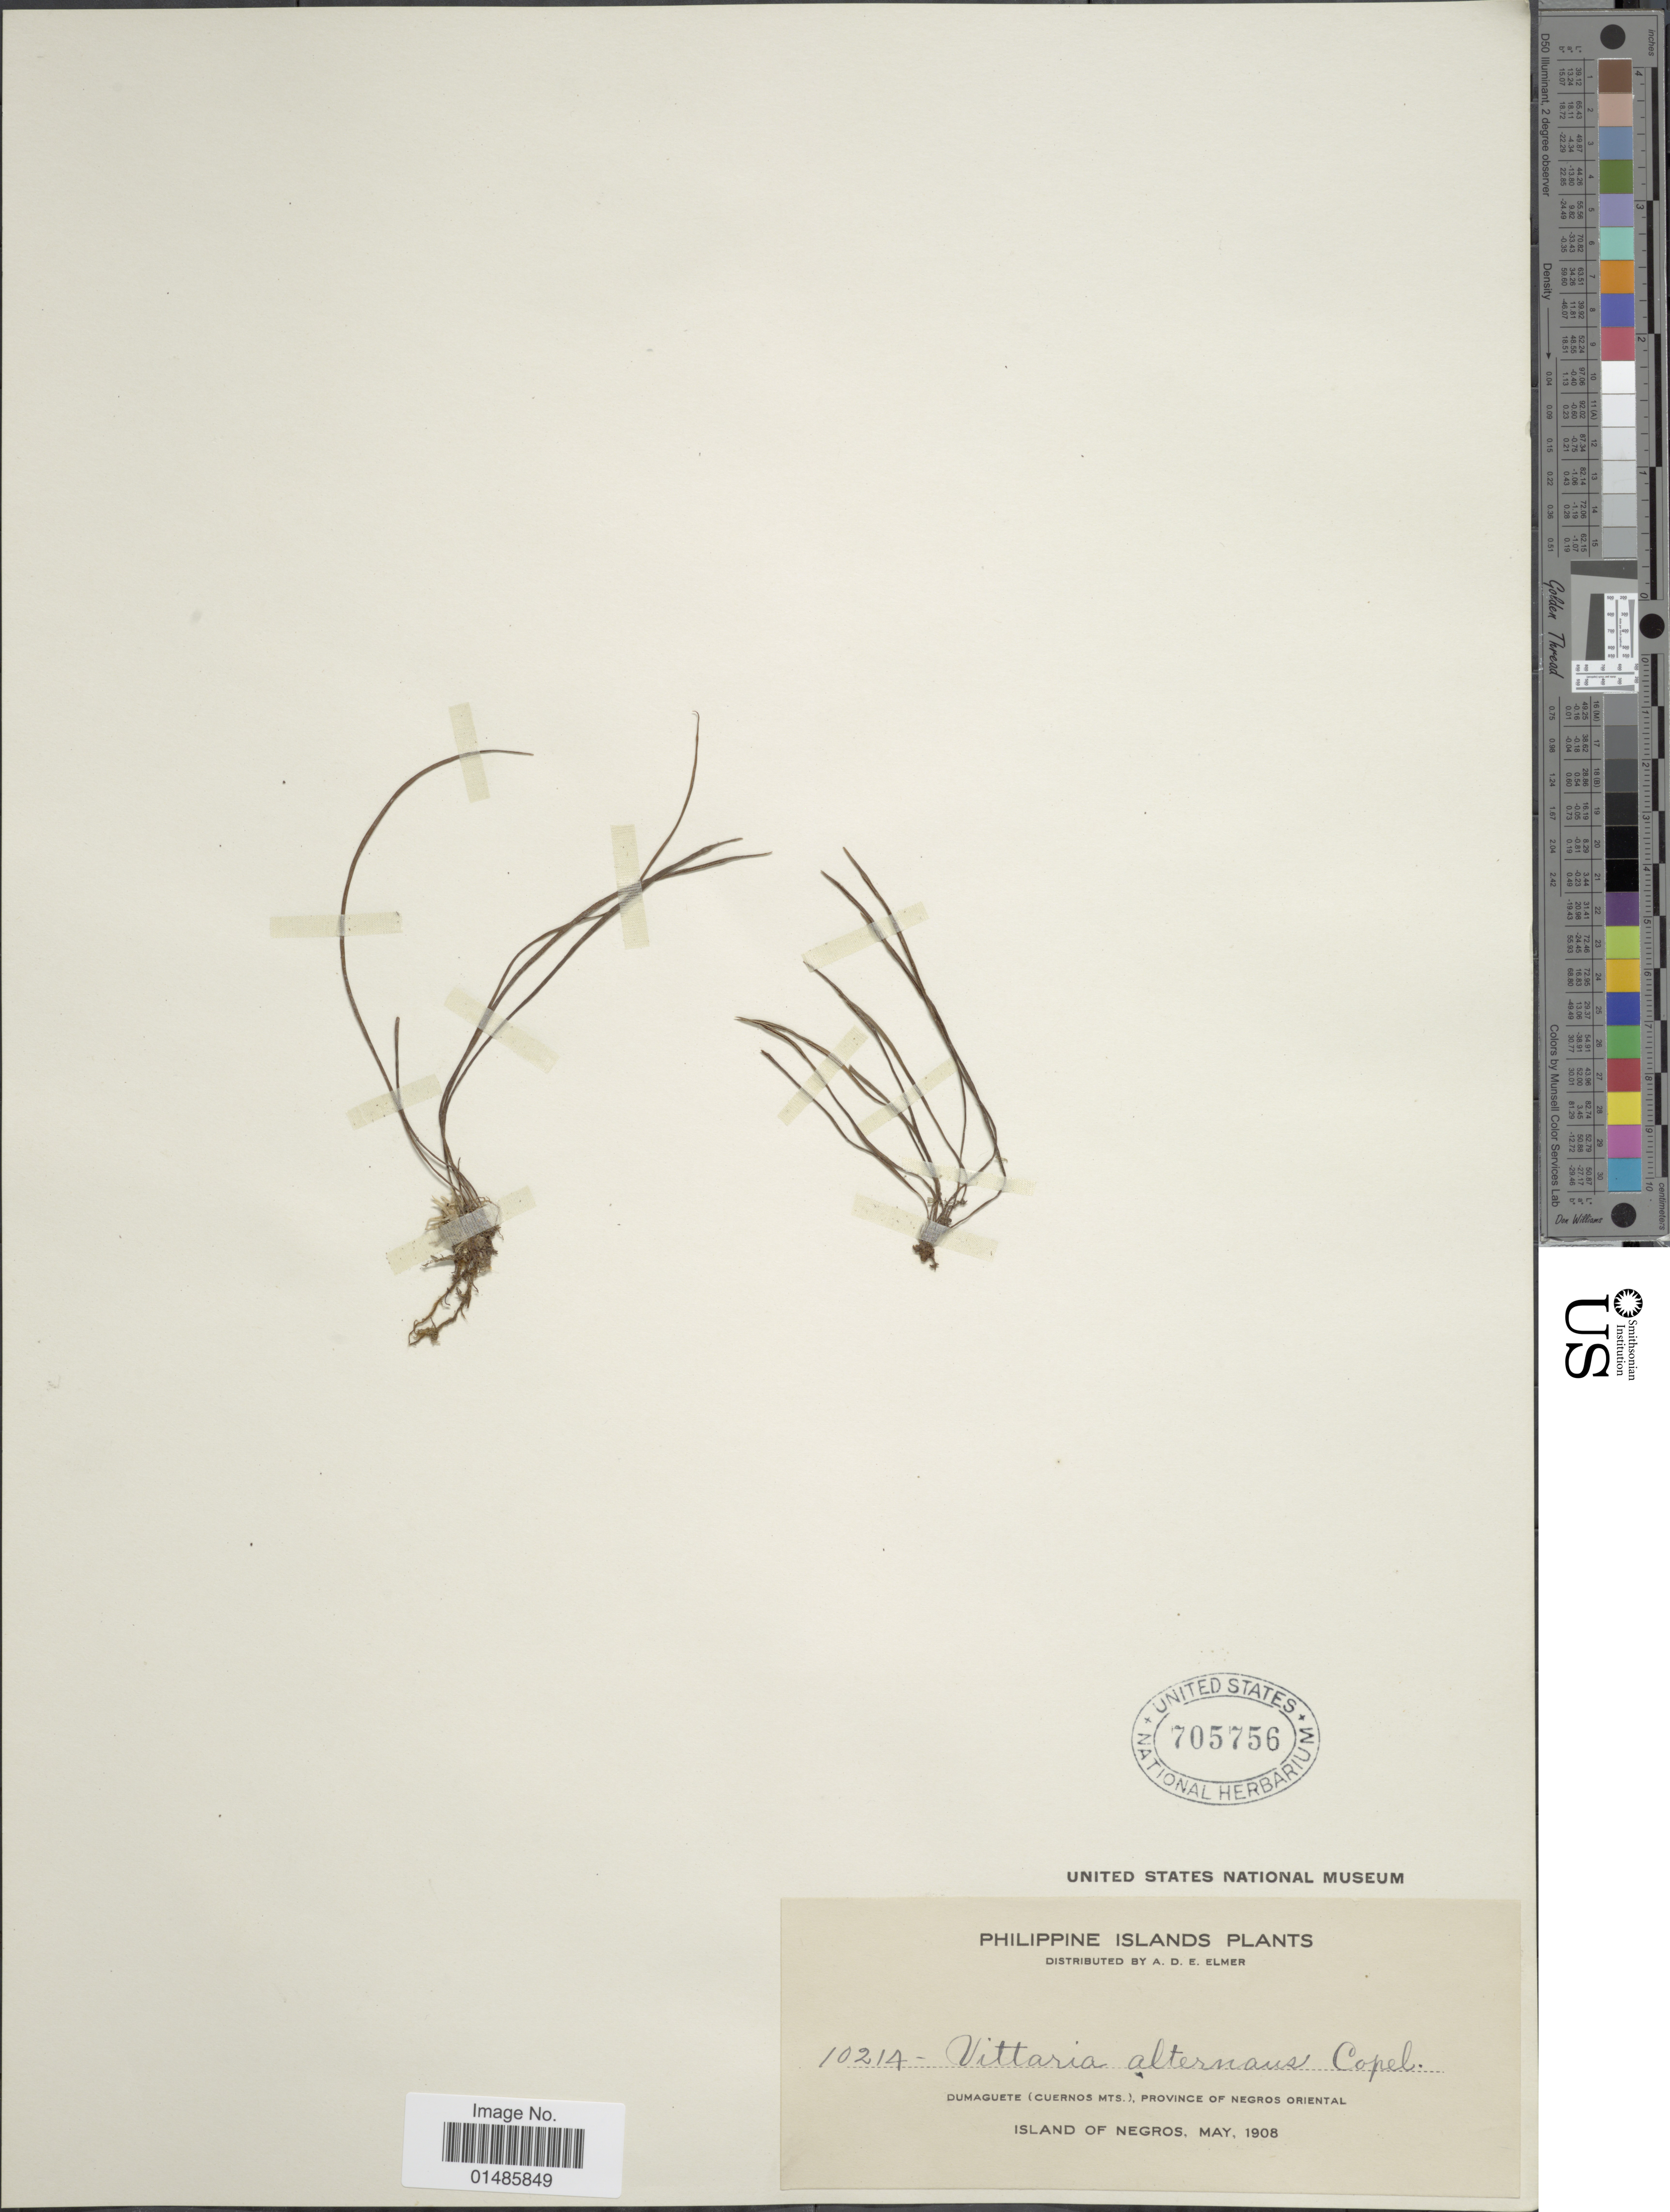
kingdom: Plantae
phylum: Tracheophyta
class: Polypodiopsida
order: Polypodiales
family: Pteridaceae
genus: Haplopteris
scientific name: Haplopteris alternans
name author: (Copel.) S. Linds. & W.C. Chen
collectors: A. D. E. Elmer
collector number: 10214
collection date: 1908-05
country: Philippines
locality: Dumaguete (Cuernos Mts.), Province of Negros Oriental. Island of Negros.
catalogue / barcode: US 705756